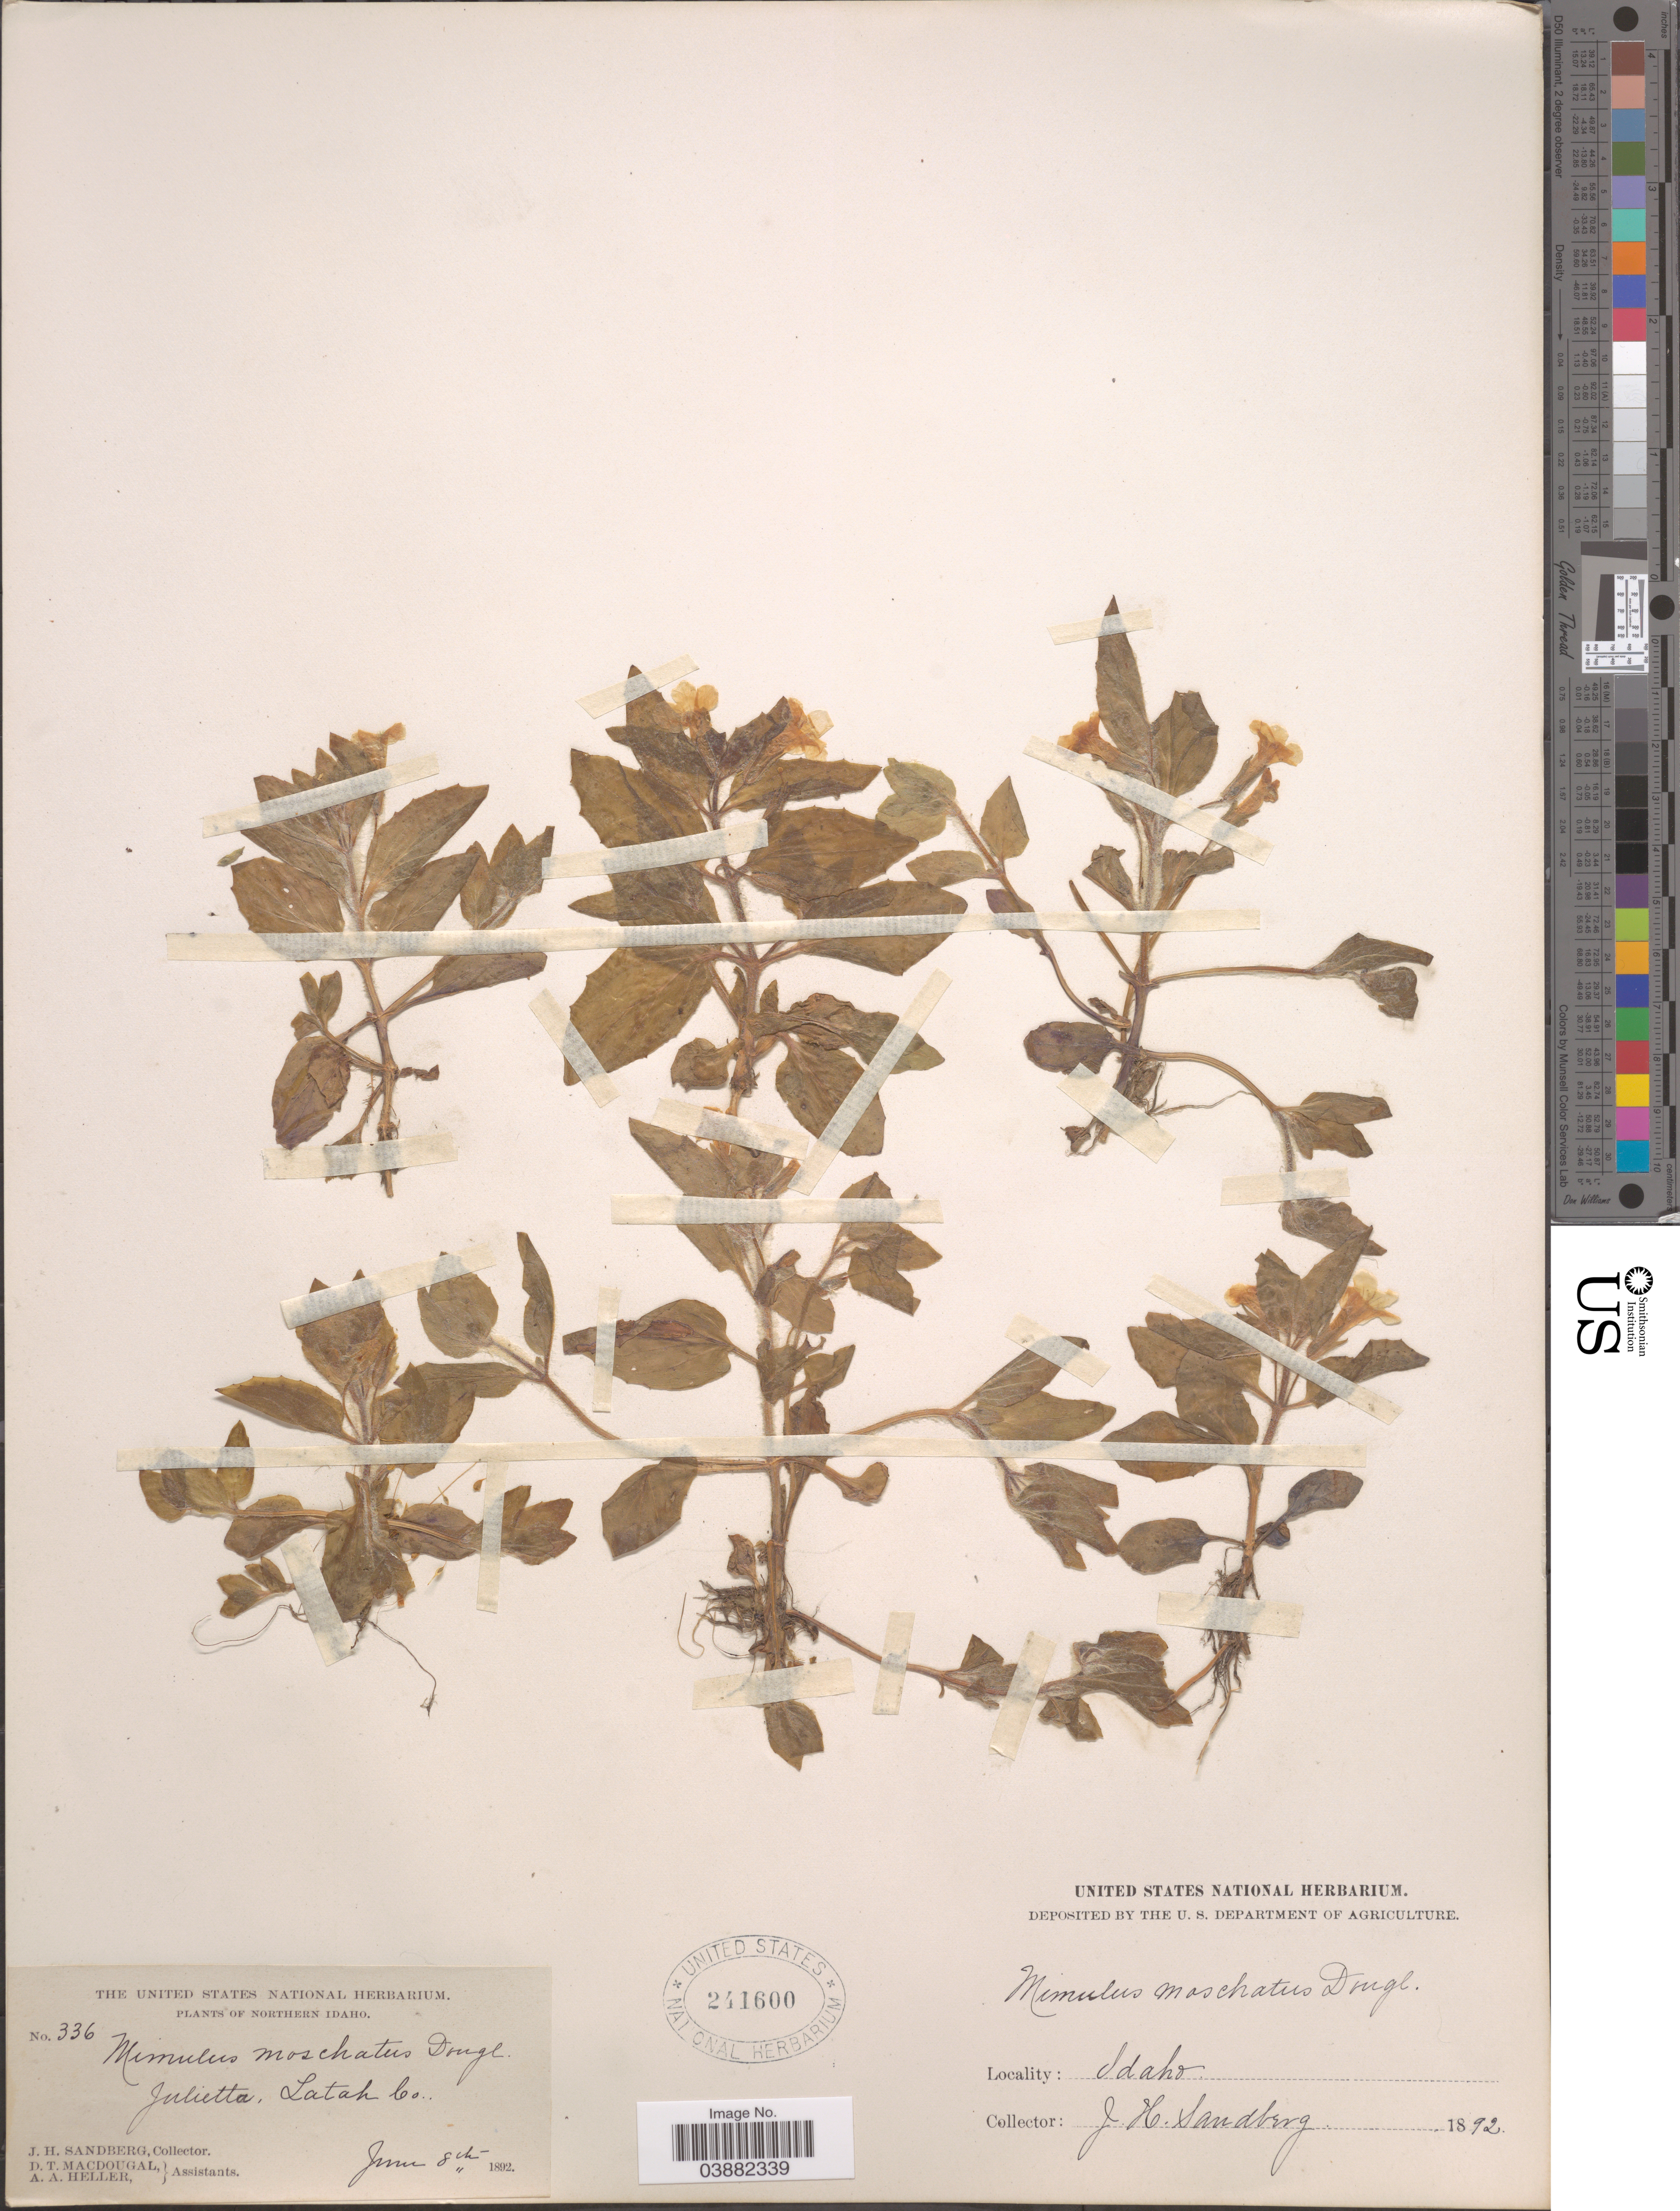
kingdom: Plantae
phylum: Tracheophyta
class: Magnoliopsida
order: Lamiales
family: Phrymaceae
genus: Mimulus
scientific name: Mimulus moschatus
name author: Douglas ex Lindl.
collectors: J. H. Sandberg, D. T. MacDougal & A. A. Heller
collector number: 336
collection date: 1892-06-08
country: United States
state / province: Idaho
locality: Northern Idaho. Julietta, Latah Co.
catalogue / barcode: US 241600